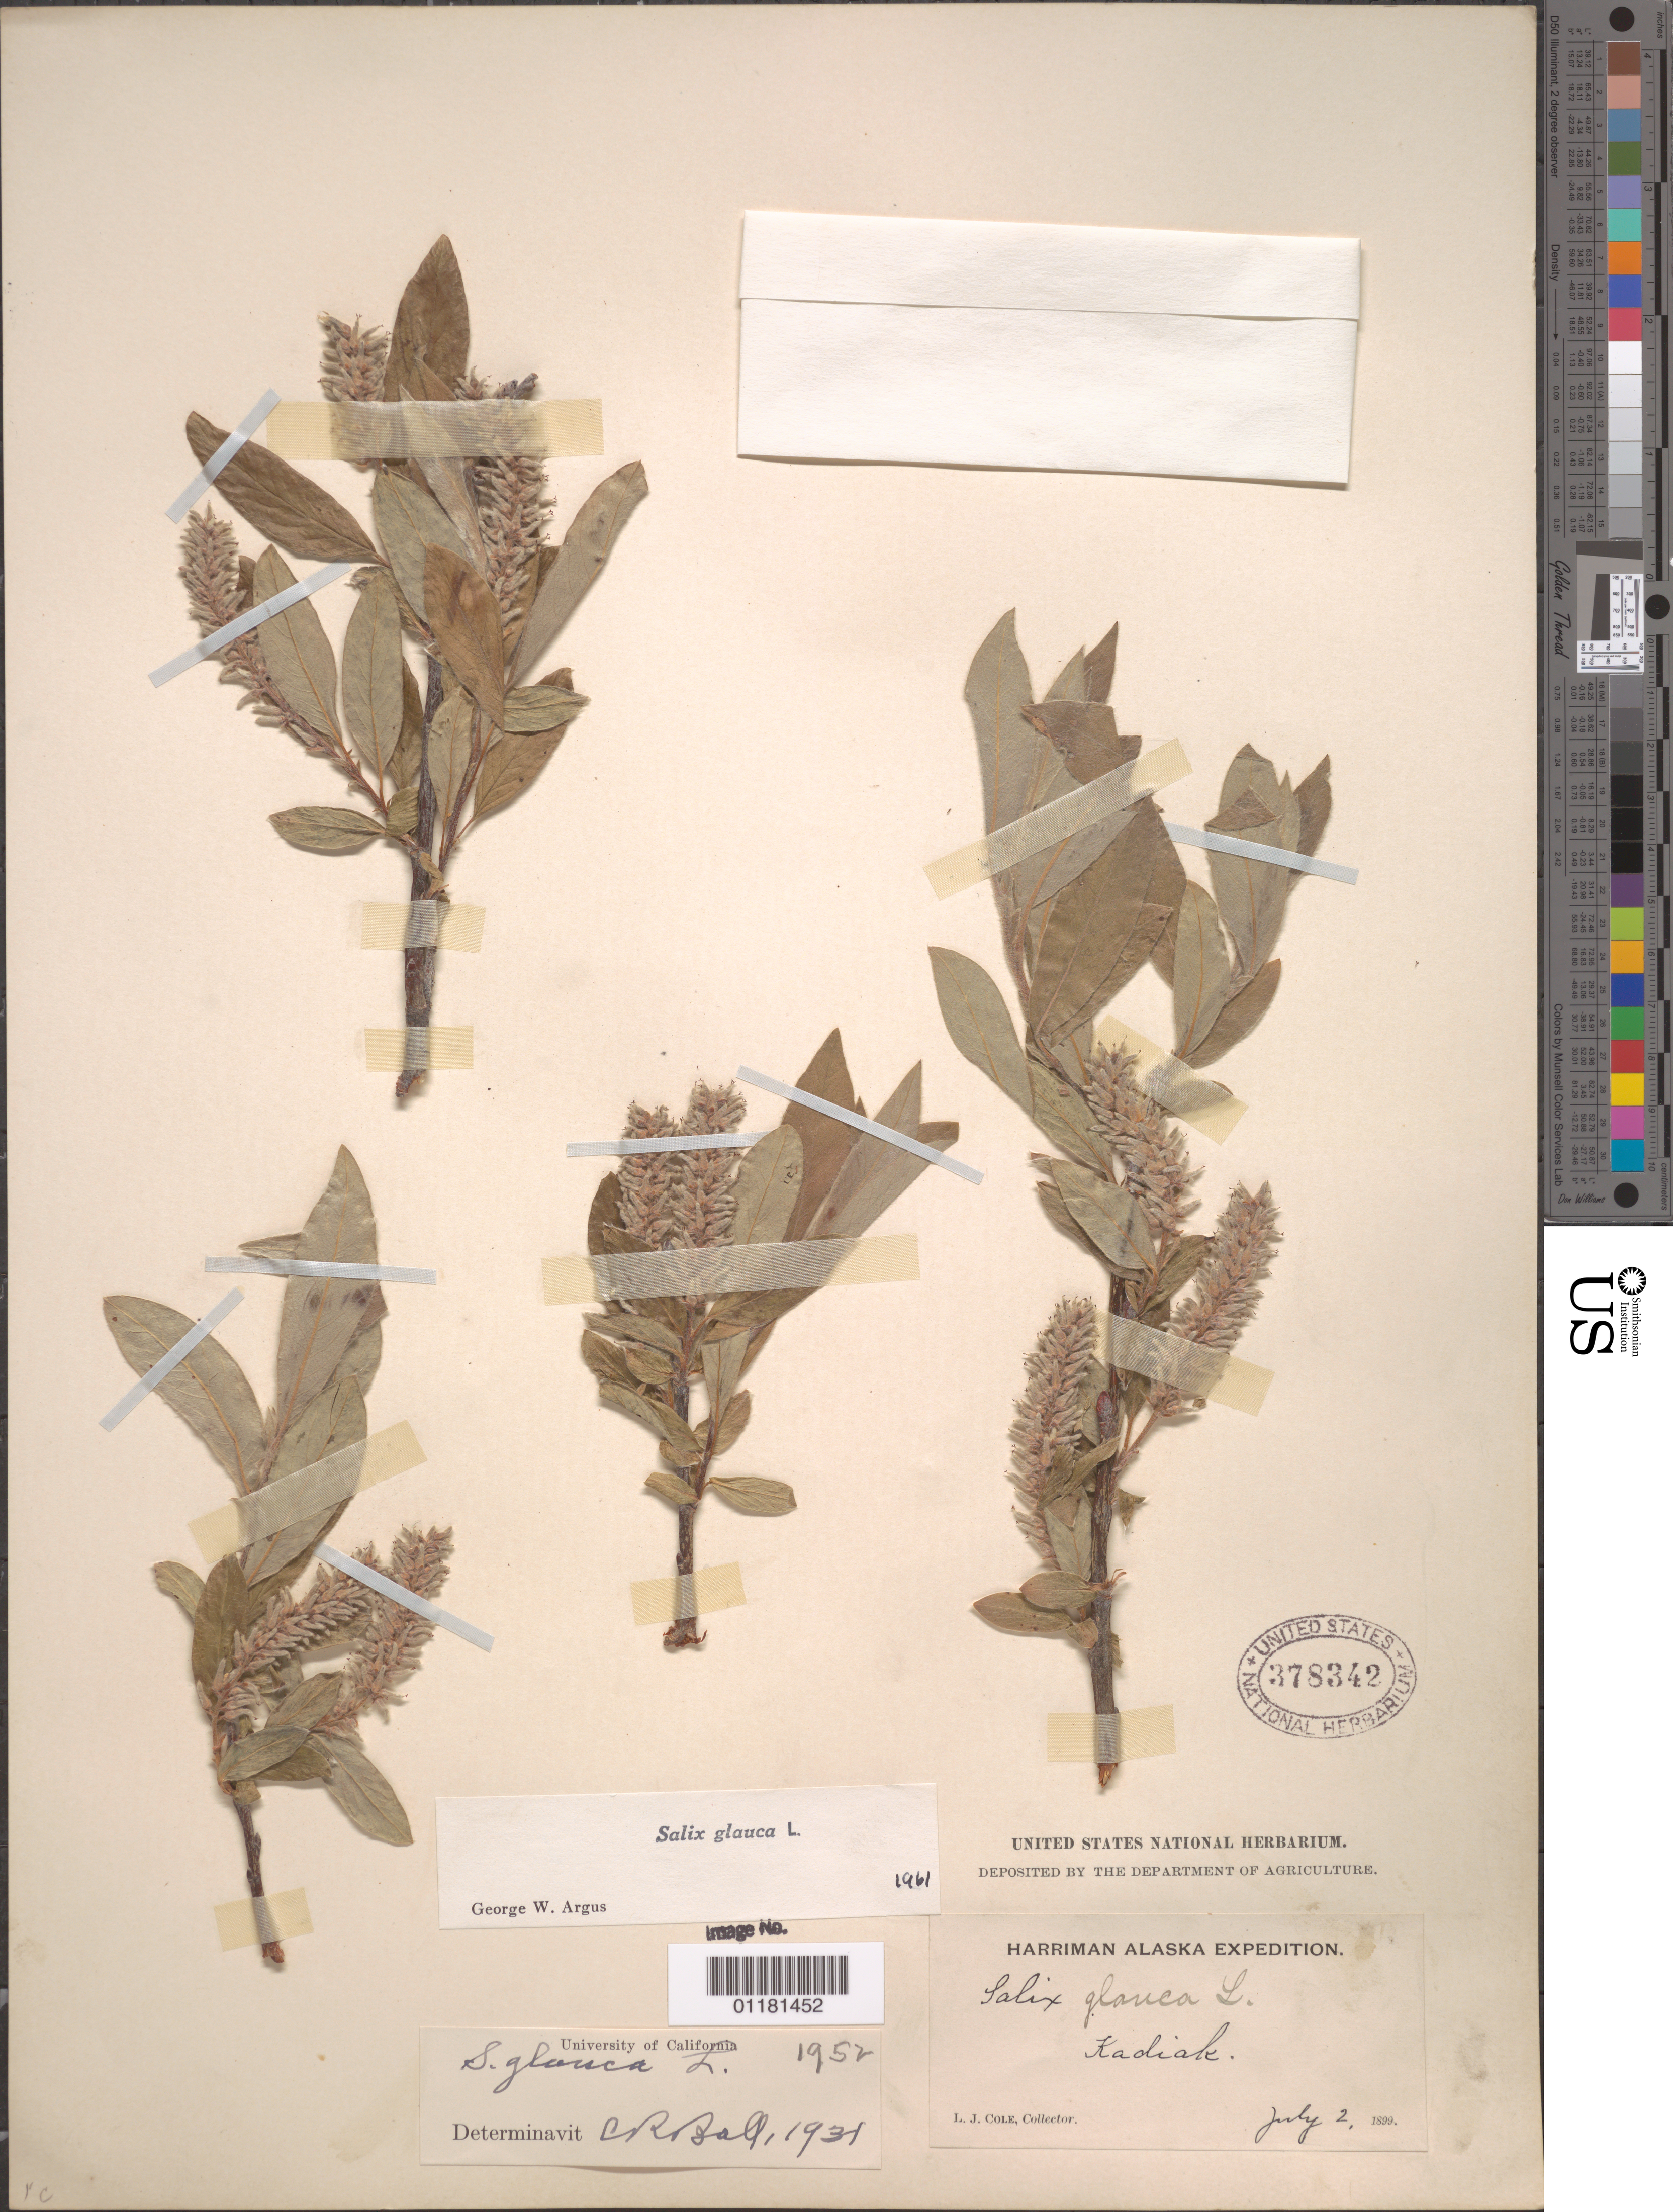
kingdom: Plantae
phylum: Tracheophyta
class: Magnoliopsida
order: Malpighiales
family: Salicaceae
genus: Salix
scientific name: Salix glauca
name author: L.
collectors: L. Cole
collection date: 1899-07-02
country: United States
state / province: Alaska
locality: Kadiak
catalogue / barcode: US 378342